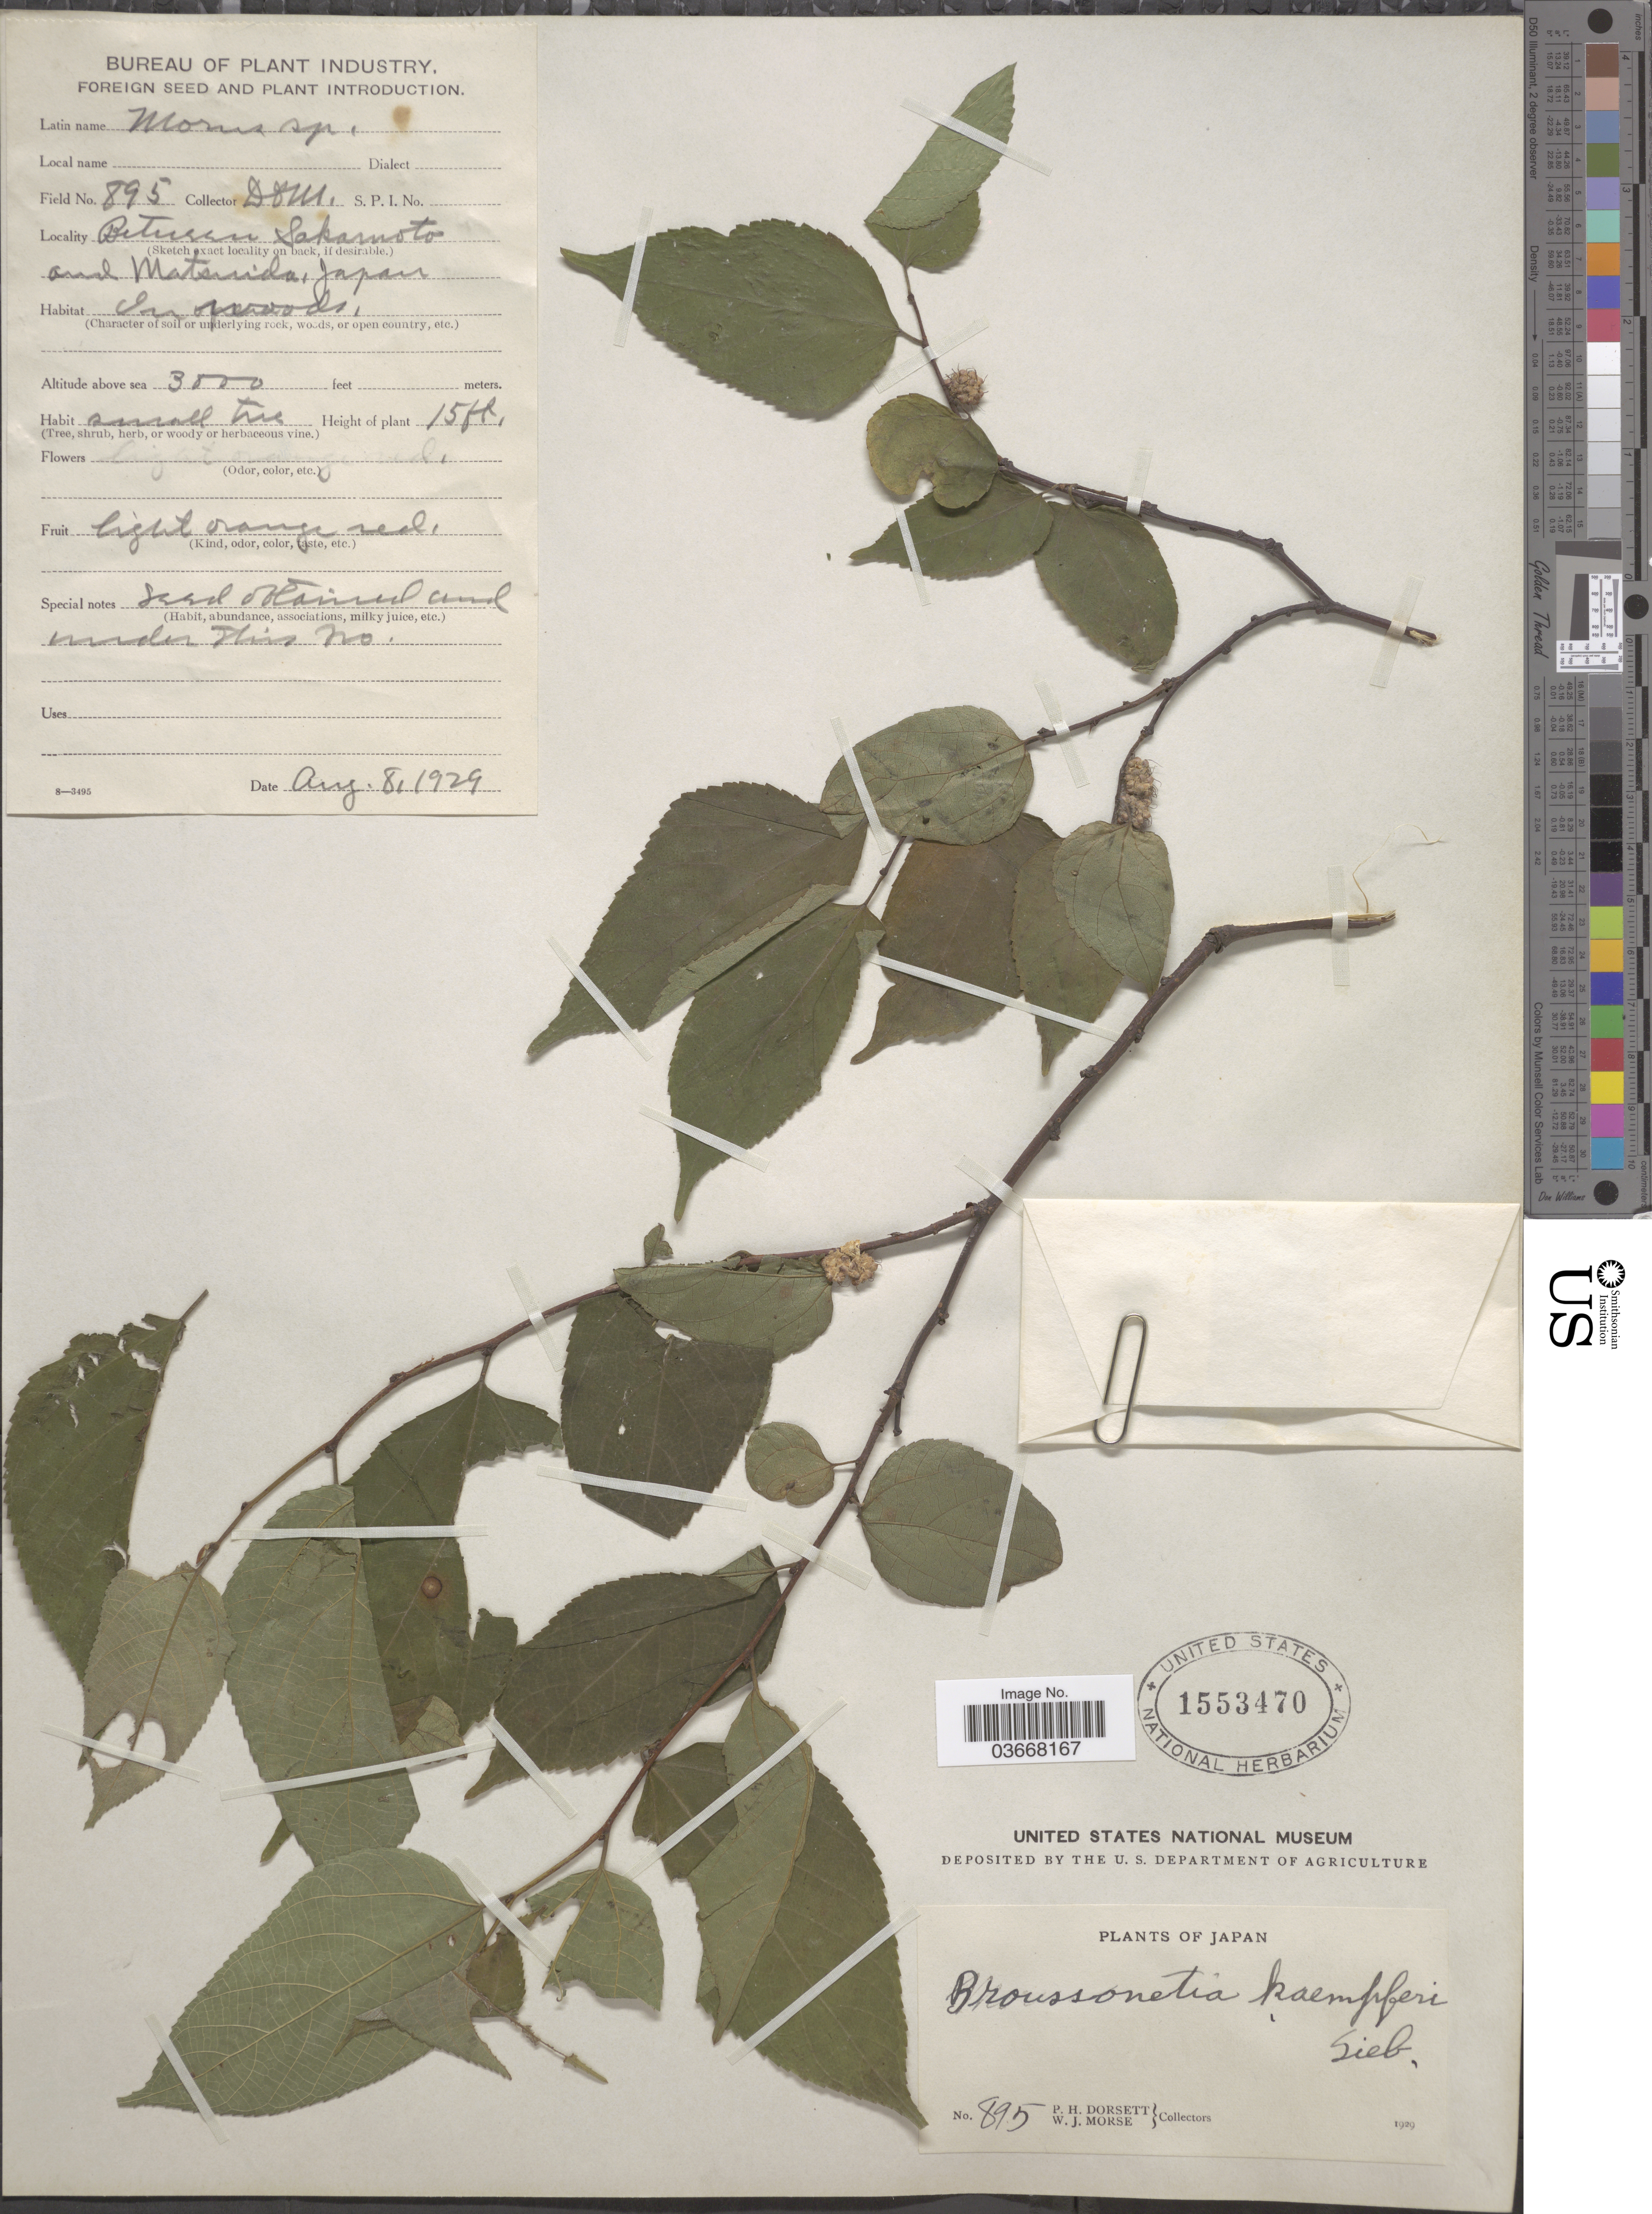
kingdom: Plantae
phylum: Tracheophyta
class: Magnoliopsida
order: Rosales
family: Moraceae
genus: Broussonetia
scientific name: Broussonetia kaempferi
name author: Siebold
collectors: P. H. Dorsett & W. J. Morse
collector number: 895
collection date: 1929-08-08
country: Japan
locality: Between Sakamoto and Matsuida.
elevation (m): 914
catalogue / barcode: US 1553470